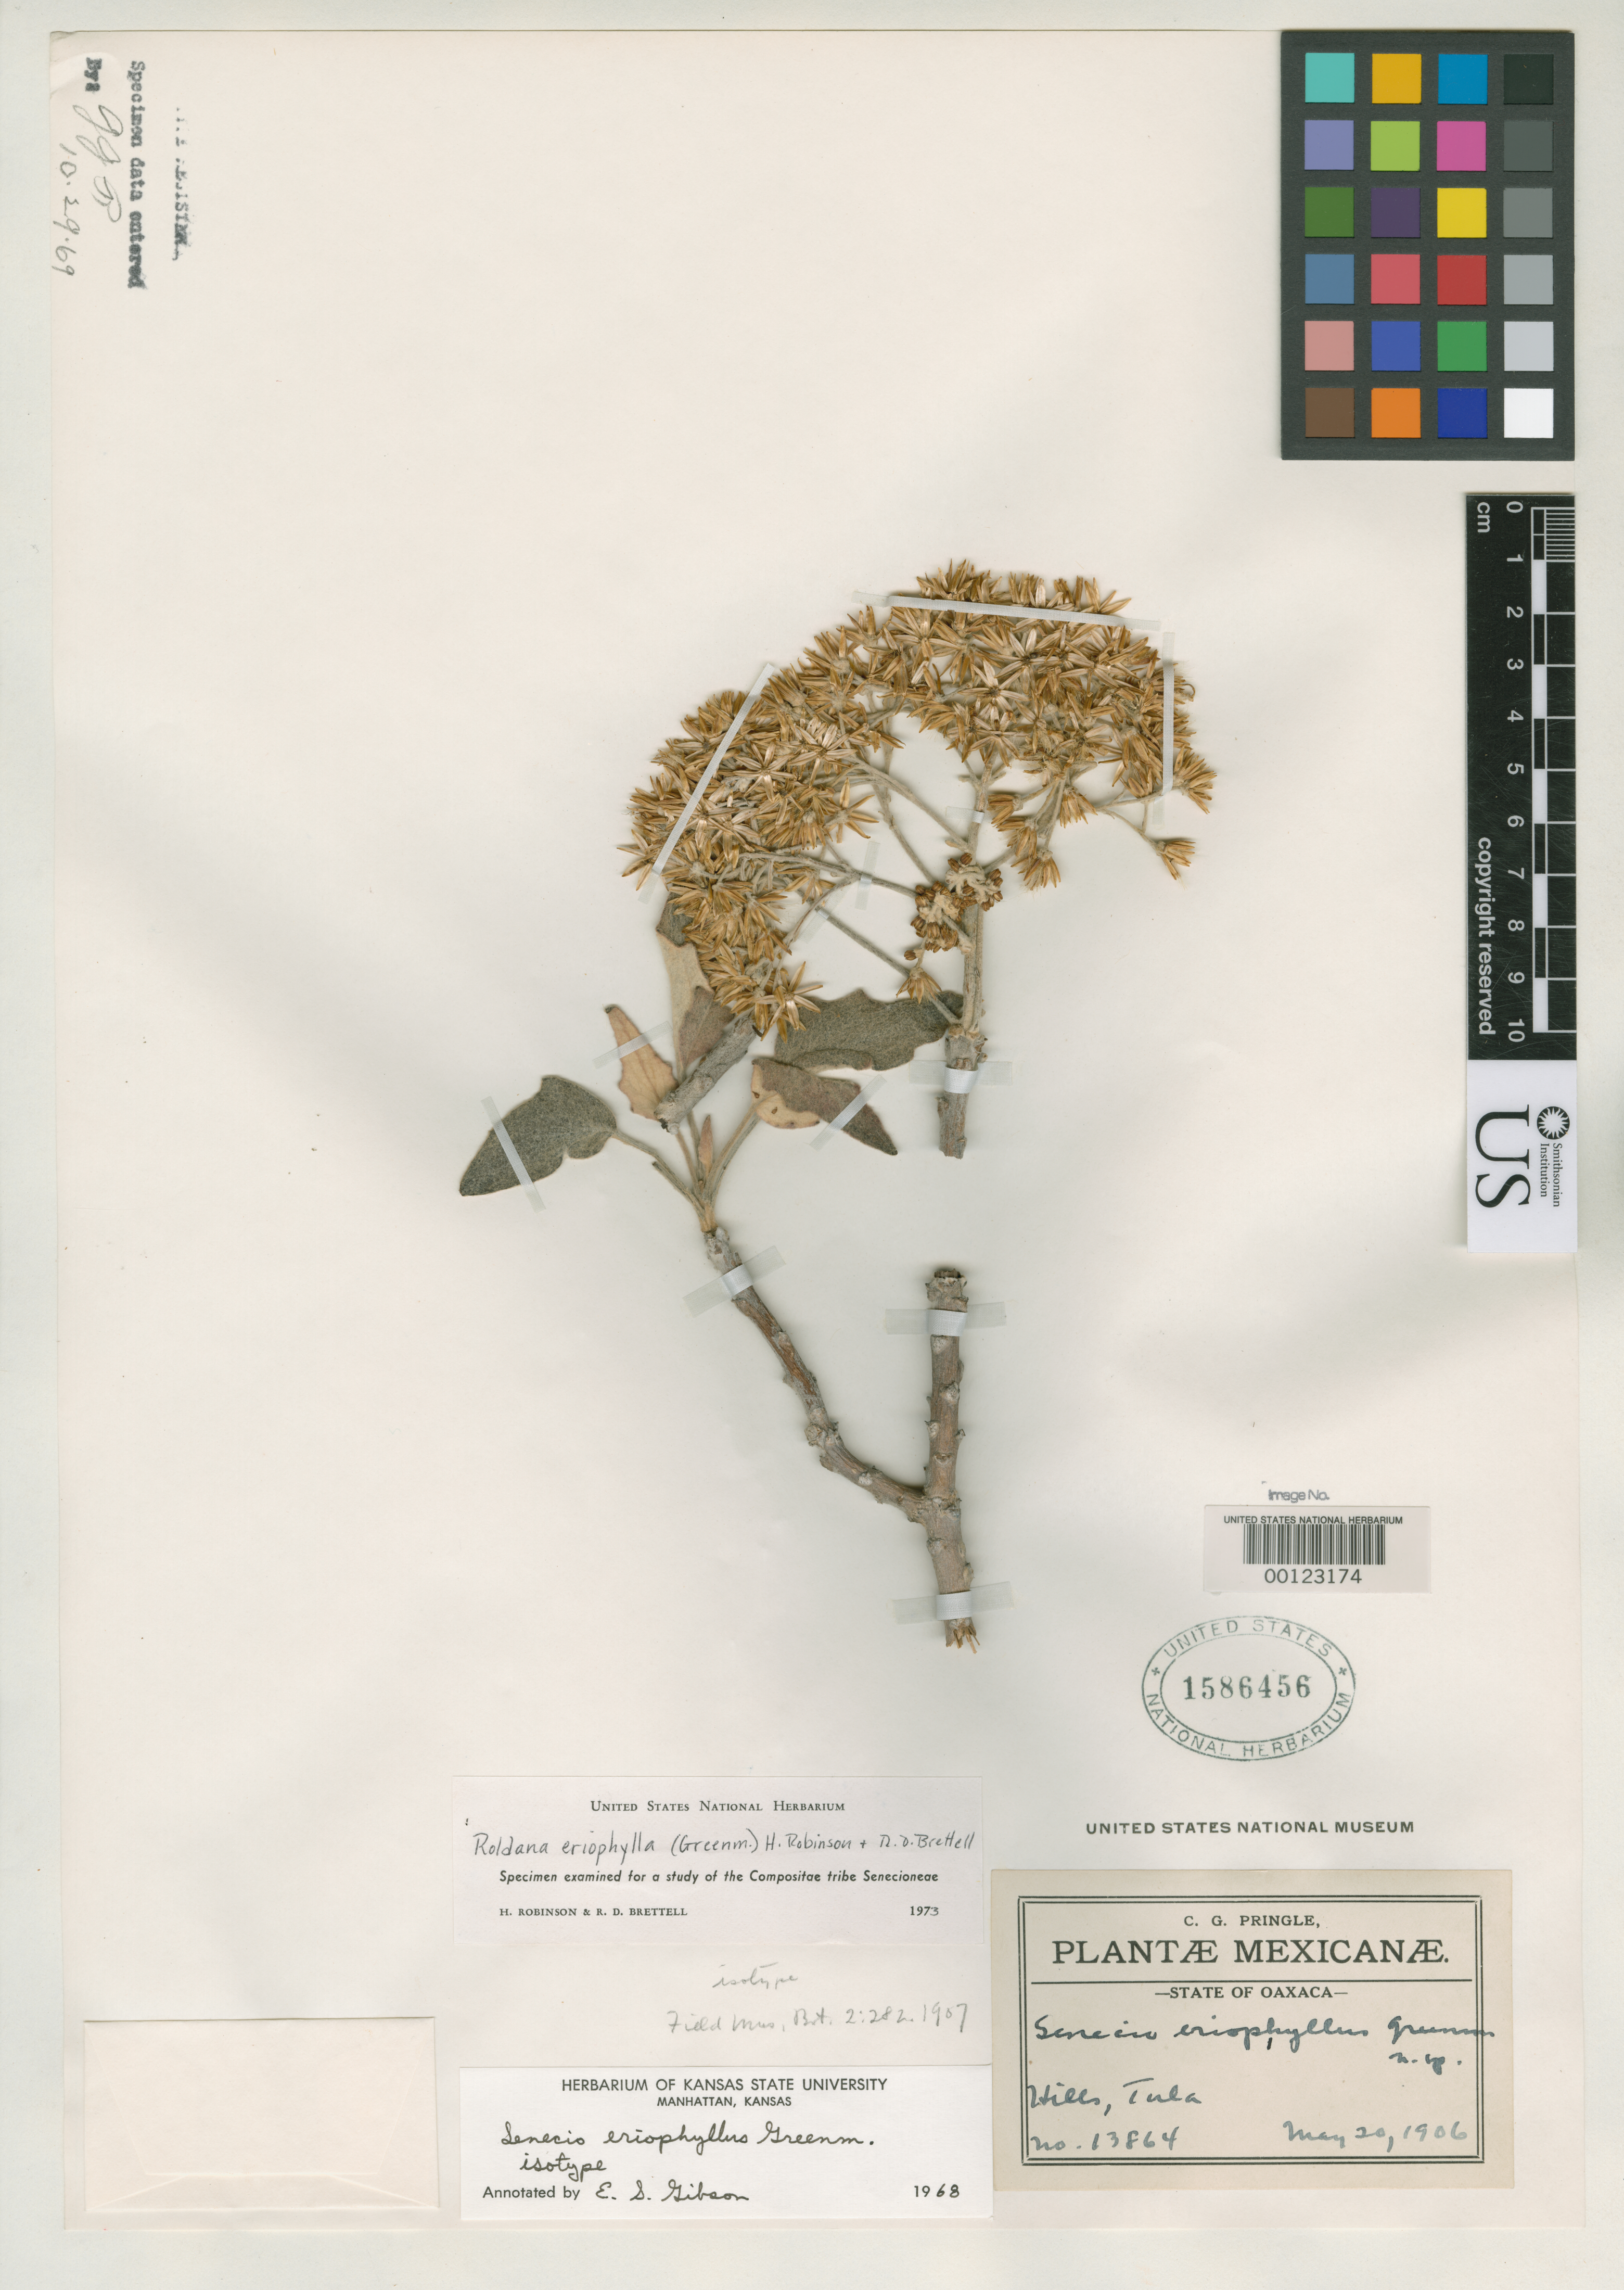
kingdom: Plantae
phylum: Tracheophyta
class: Magnoliopsida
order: Asterales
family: Asteraceae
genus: Senecio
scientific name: Senecio eriophyllus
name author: Greenm.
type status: Isotype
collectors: C. G. Pringle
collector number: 13864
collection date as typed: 20 May 1906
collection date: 1906-05-20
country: Mexico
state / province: Oaxaca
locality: Tula.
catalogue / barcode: US 1586456